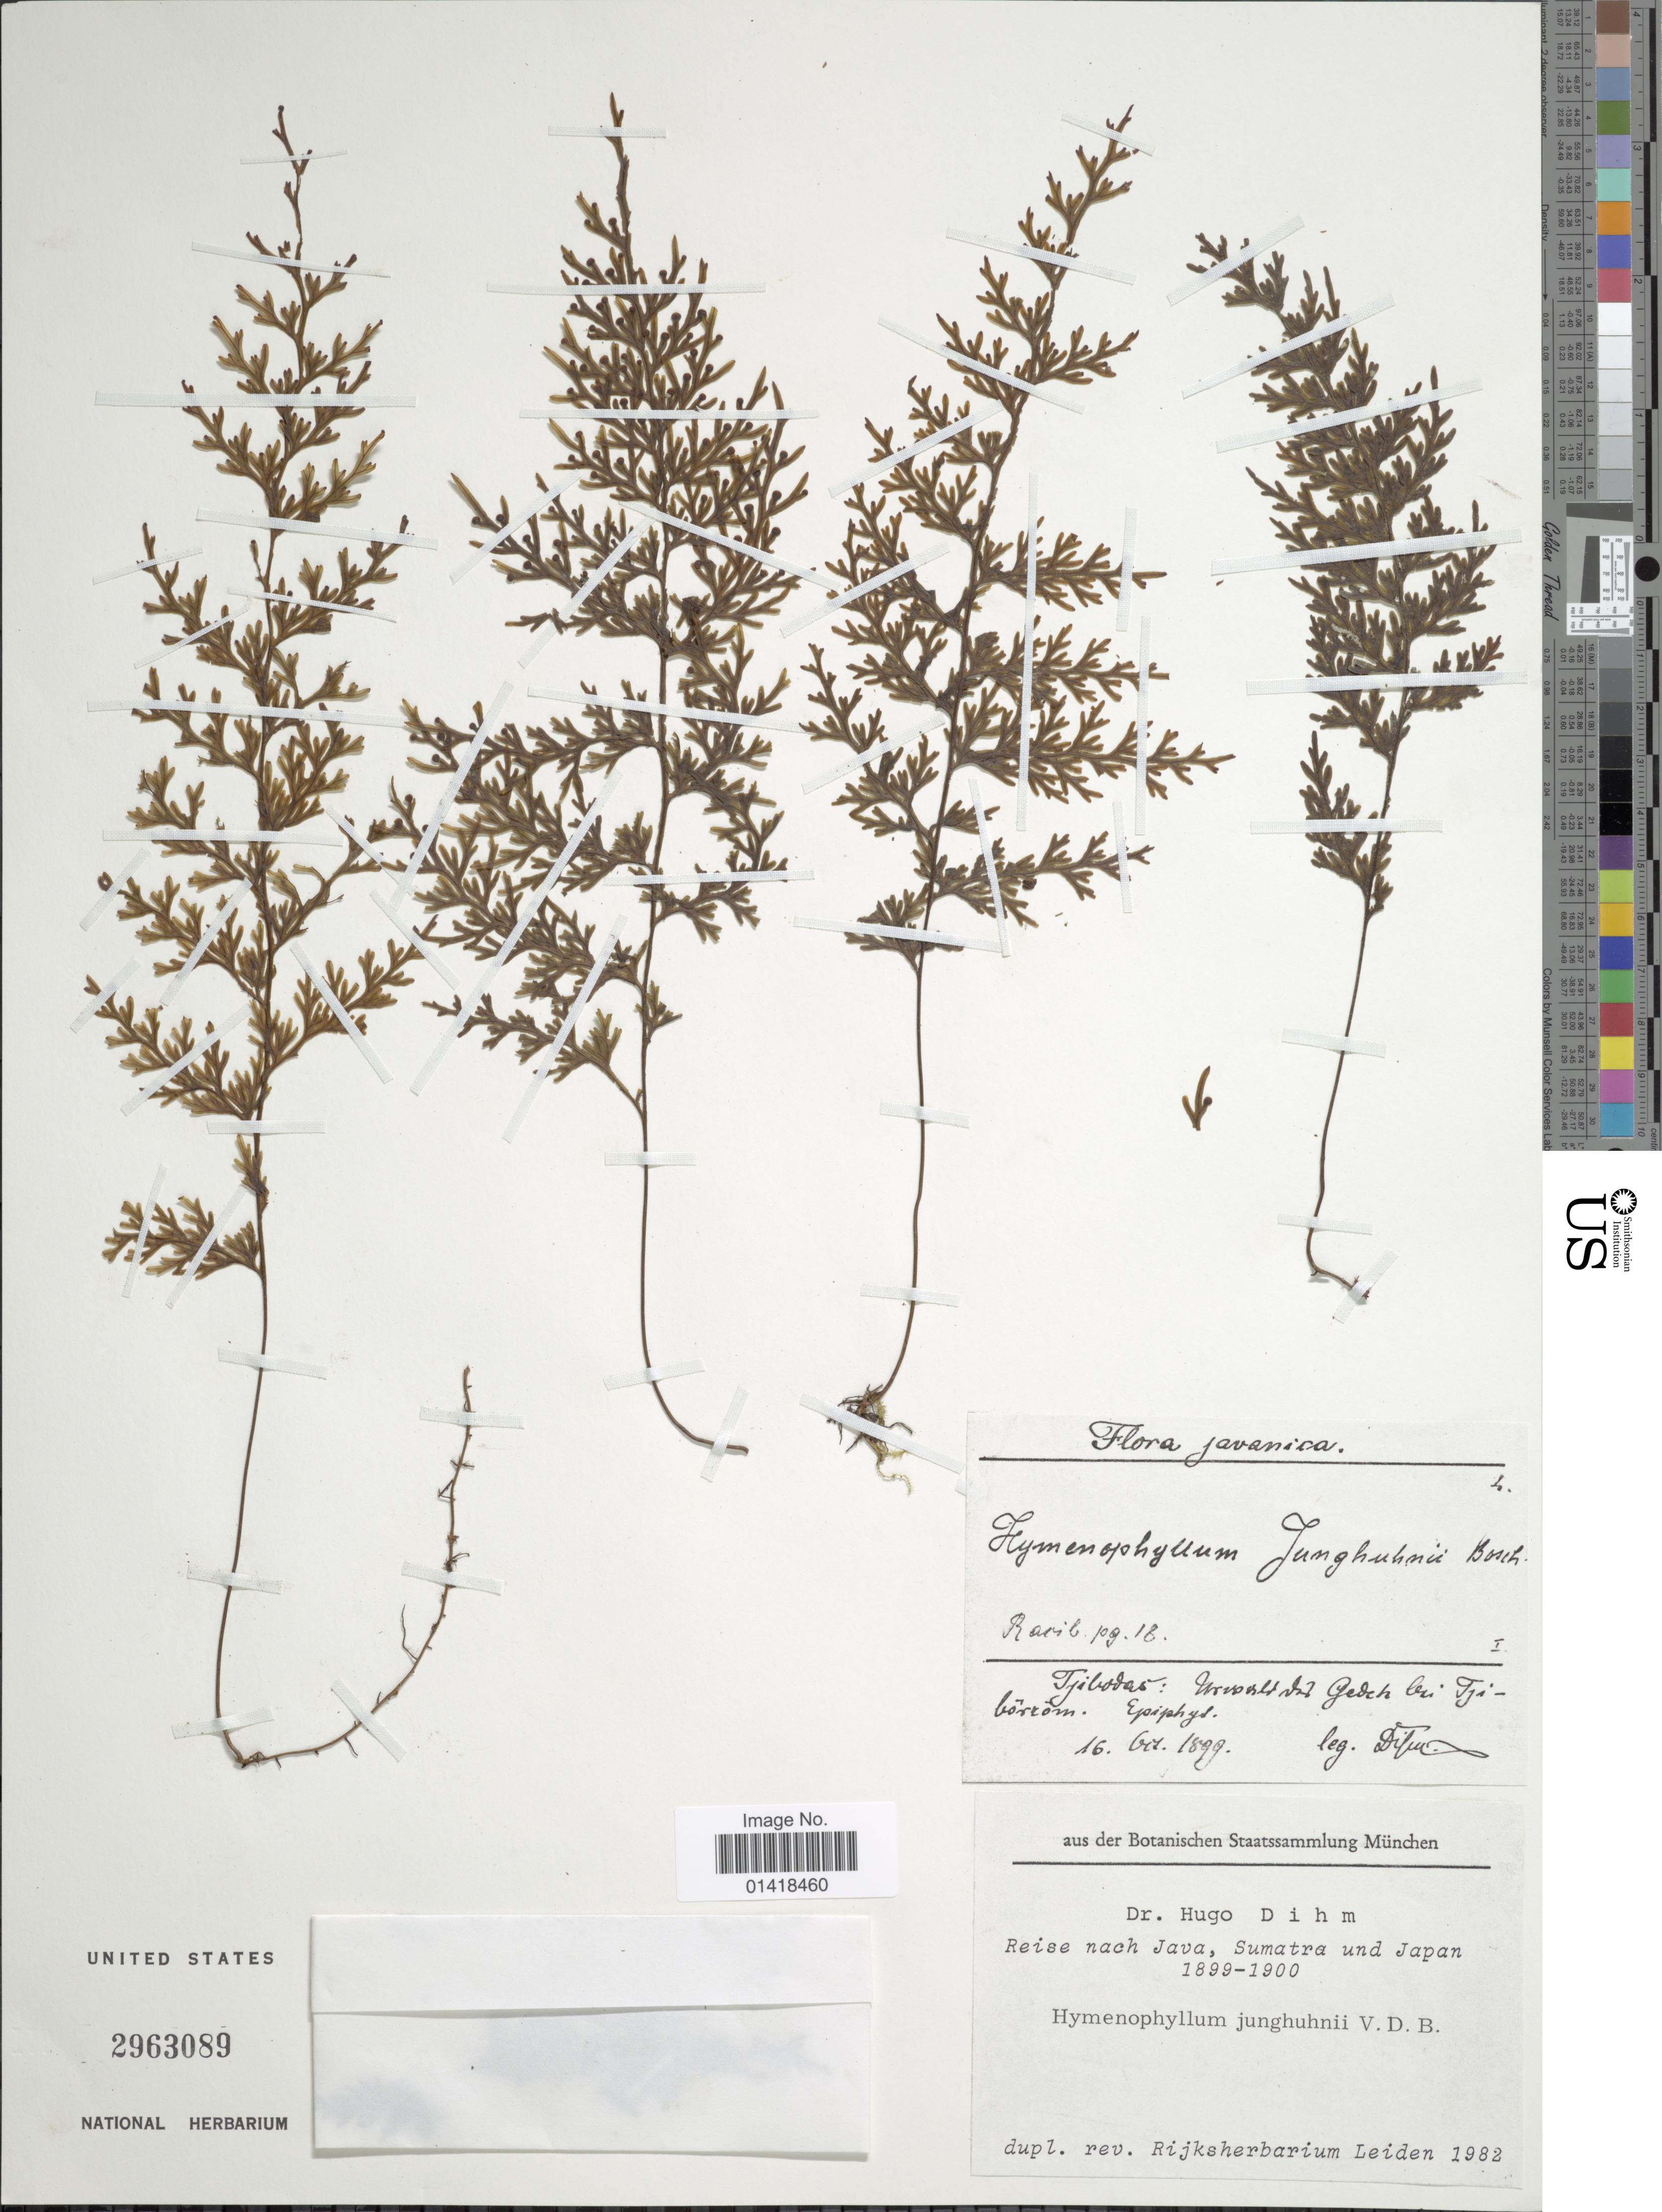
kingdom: Plantae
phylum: Tracheophyta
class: Polypodiopsida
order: Hymenophyllales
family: Hymenophyllaceae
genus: Hymenophyllum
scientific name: Hymenophyllum junghuhnii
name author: Bosch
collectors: H. Dihm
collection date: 1899-10-16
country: Indonesia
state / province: Java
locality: Tjibodas: Nerovobald Gesch. Bui Tjibortom. [interpreted]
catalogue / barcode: US 2963089